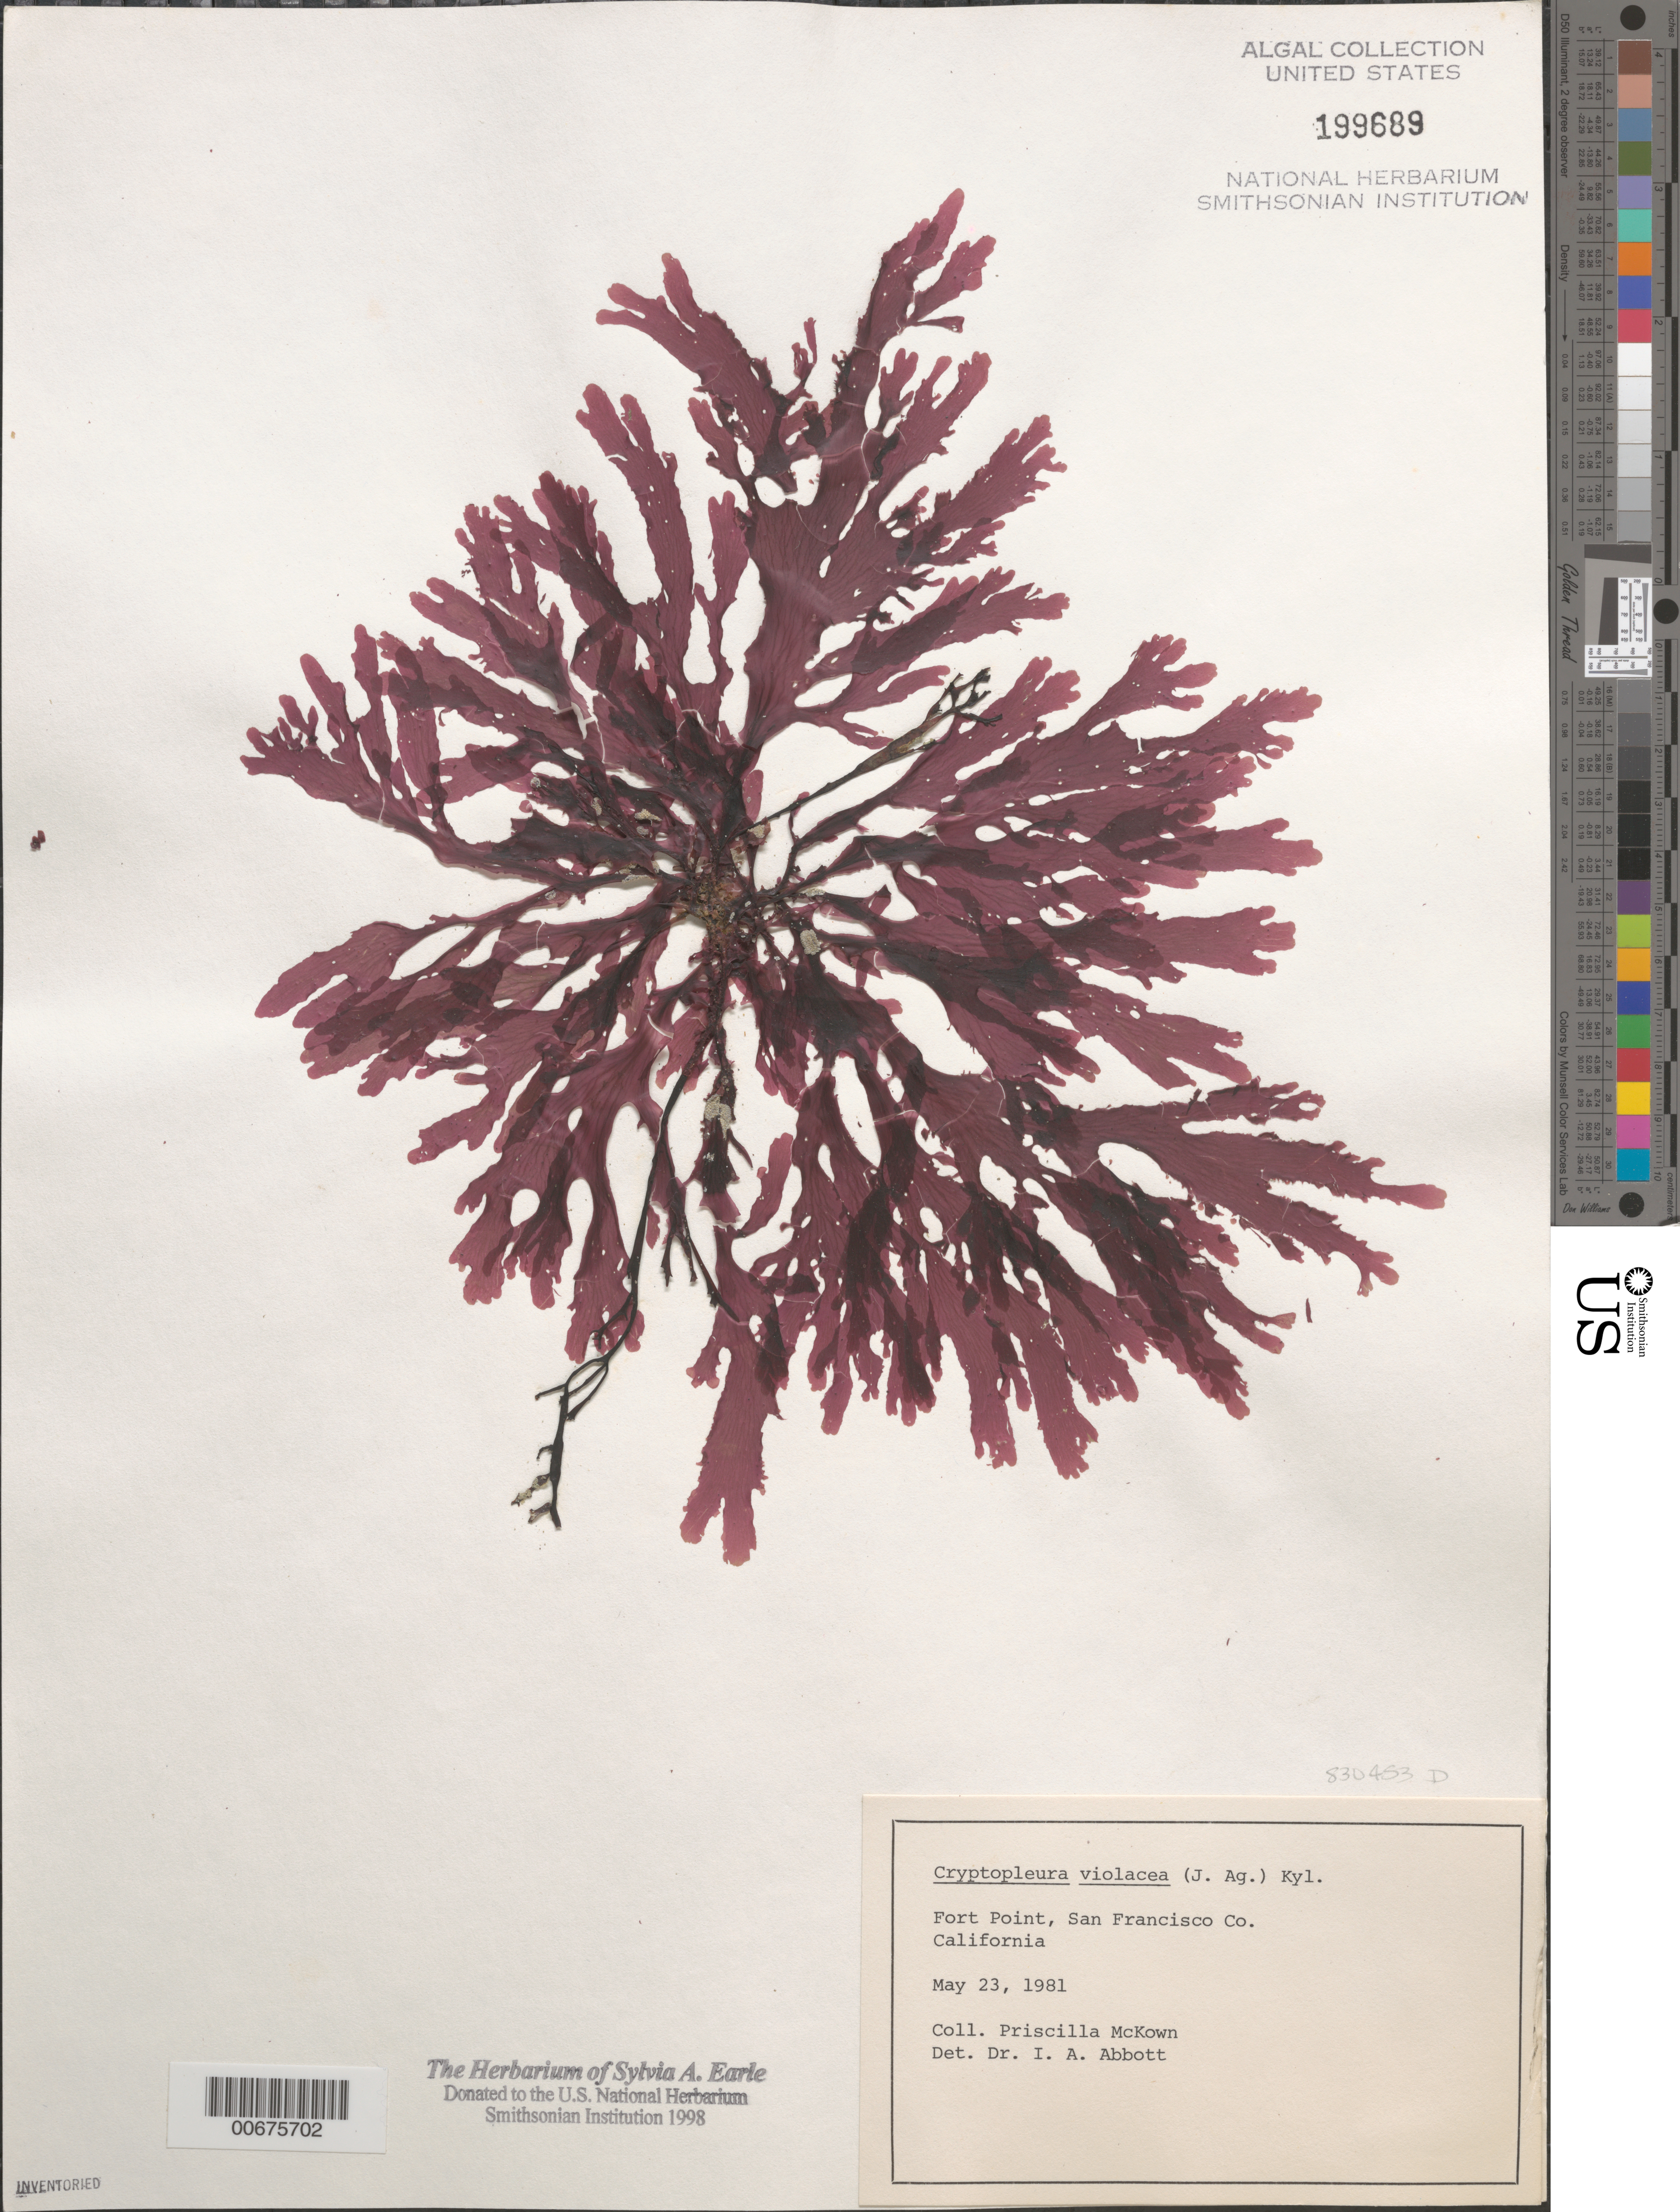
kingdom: Plantae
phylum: Rhodophyta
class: Florideophyceae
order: Ceramiales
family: Delesseriaceae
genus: Cryptopleura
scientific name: Cryptopleura violacea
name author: (J. Ag.) Kylin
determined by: Abbott, Isabella A.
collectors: P. McKown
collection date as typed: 23 May 1981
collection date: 1981-05-23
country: United States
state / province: California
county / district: San Francisco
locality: San Francisco, Fort Point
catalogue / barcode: US 199689